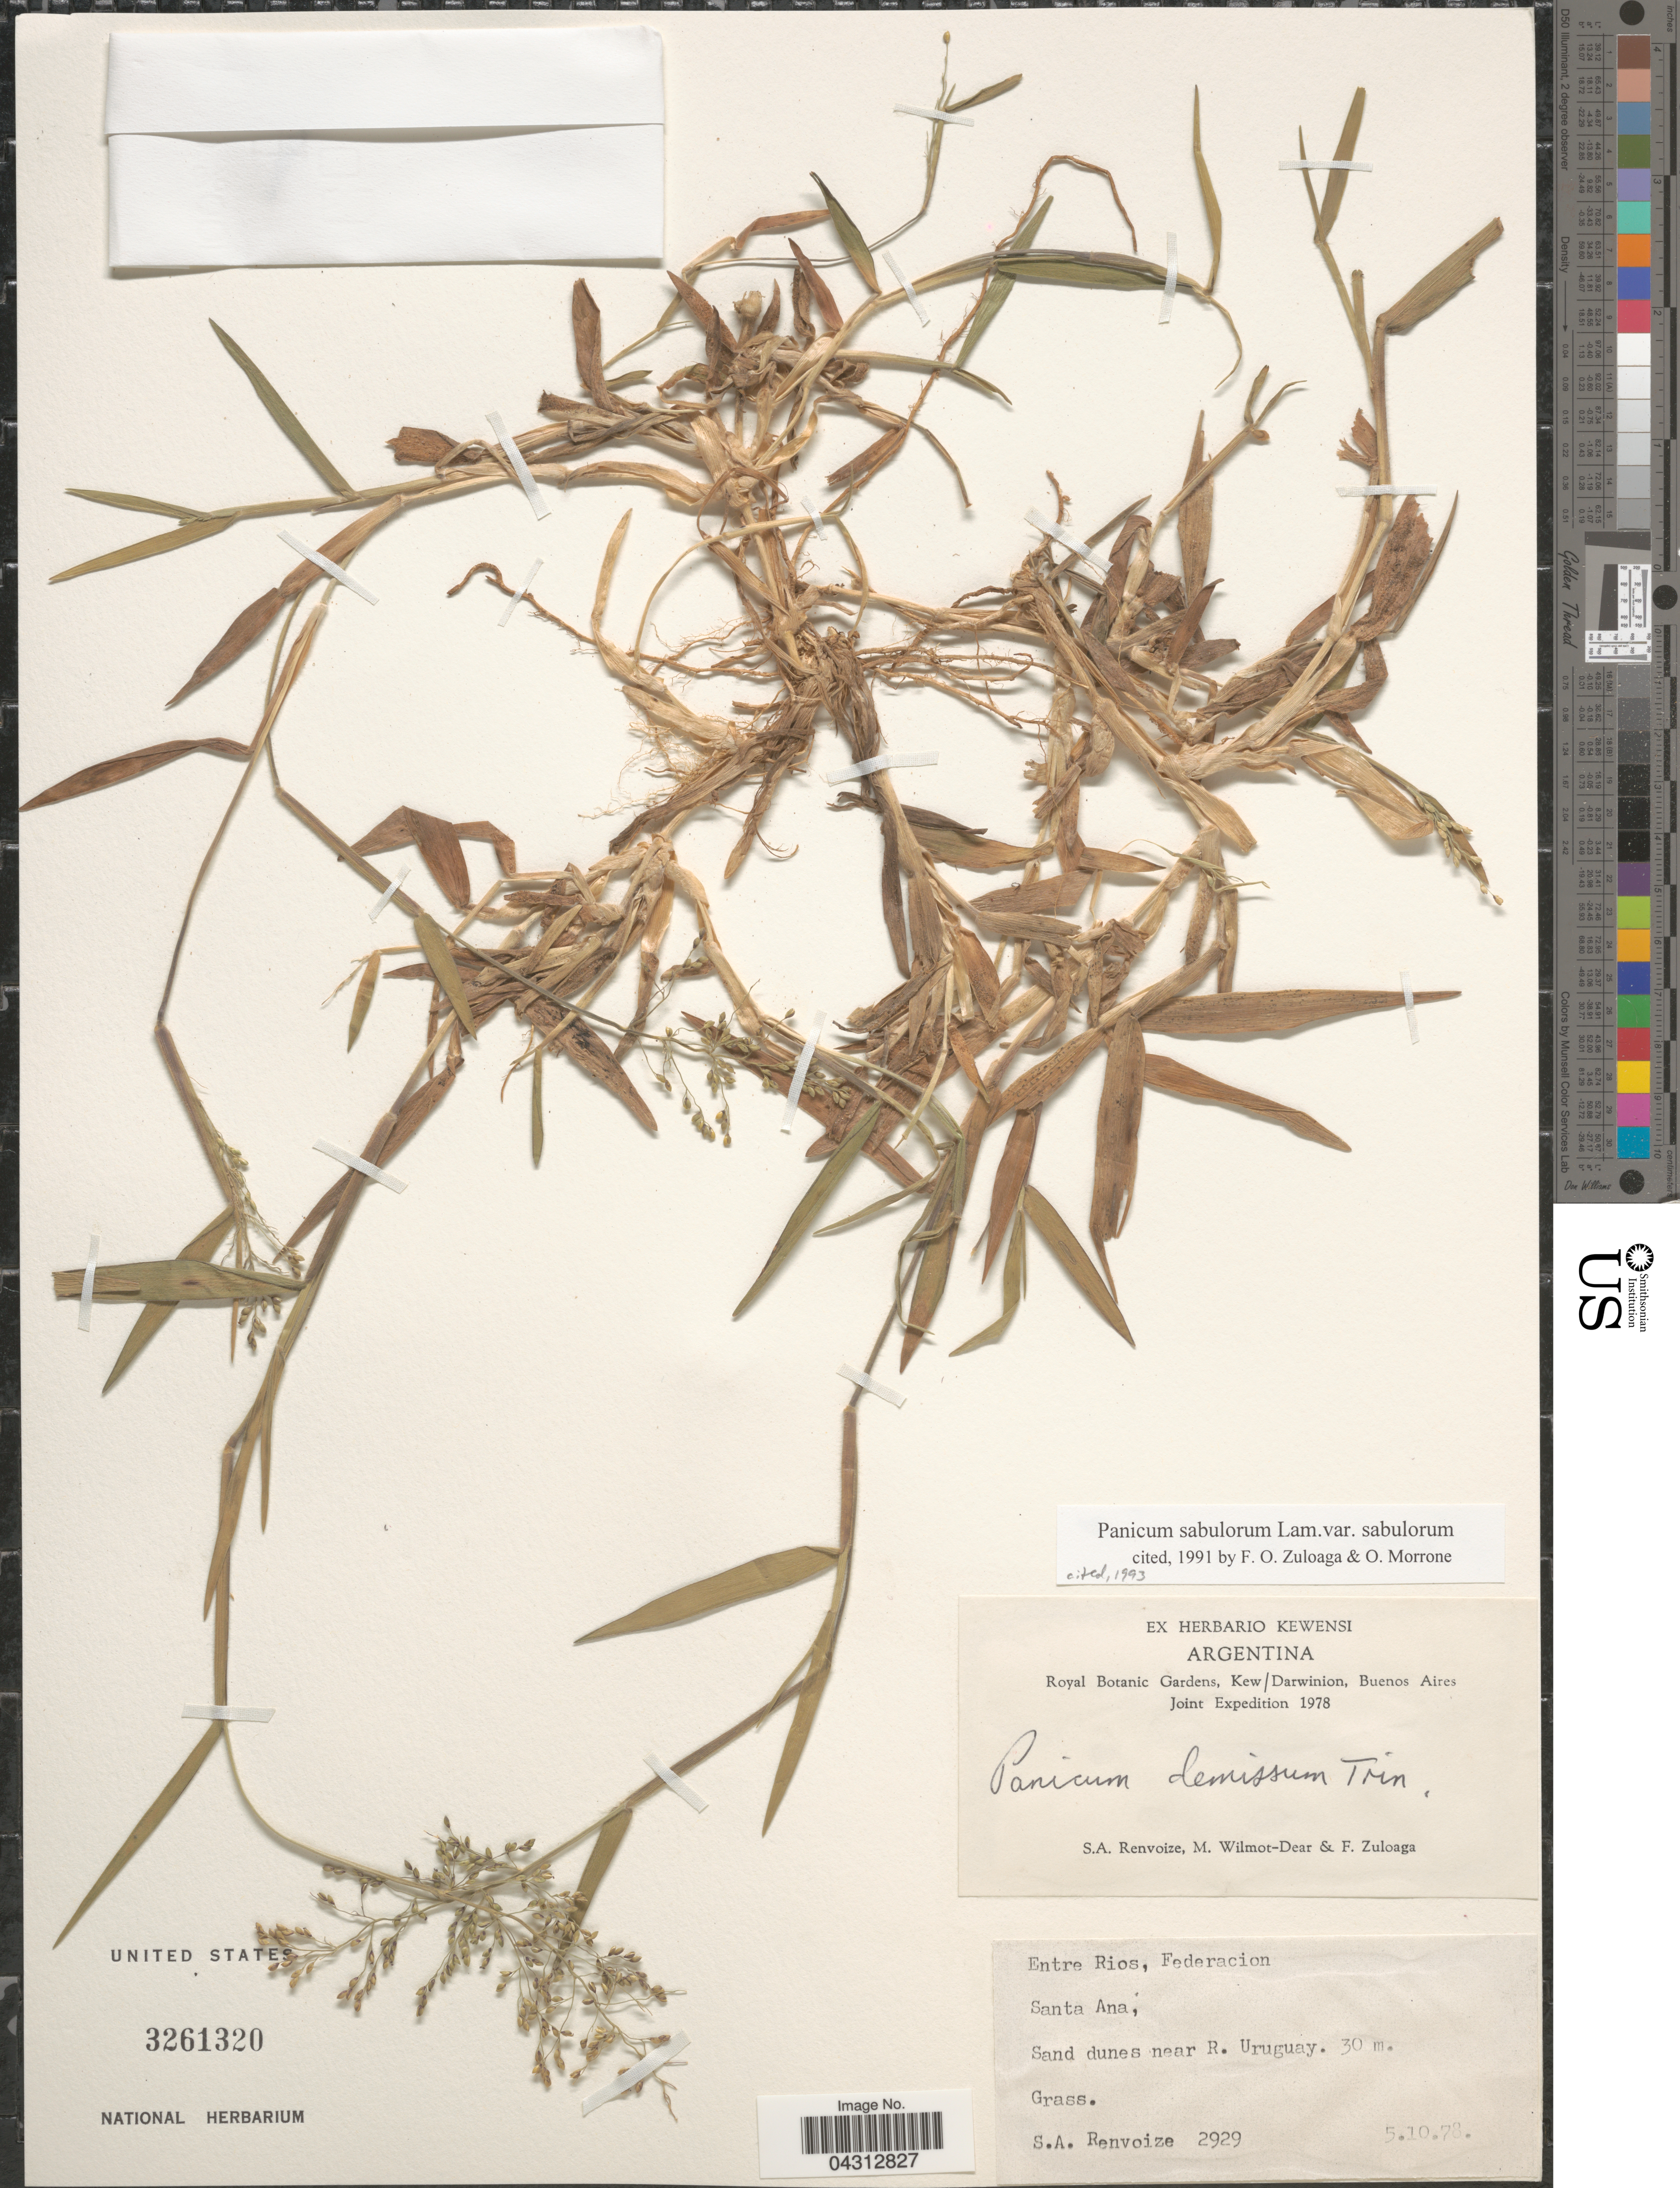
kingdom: Plantae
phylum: Tracheophyta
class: Liliopsida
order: Poales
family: Poaceae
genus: Dichanthelium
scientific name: Dichanthelium sabulorum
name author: (Lam.) Gould & C.A. Clark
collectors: S. A. Renvoize, M. Wilmot-Dear & F. Zuloaga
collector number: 2929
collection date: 1978-10-05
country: Argentina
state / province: Entre Rios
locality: Royal Botanic Gardens, Kew/Darwinion, Buenos Aires Joint Expedition 1978. Federacion. Santa Ana, Sand dunes near R. Uruguay.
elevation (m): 30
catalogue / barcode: US 3261320